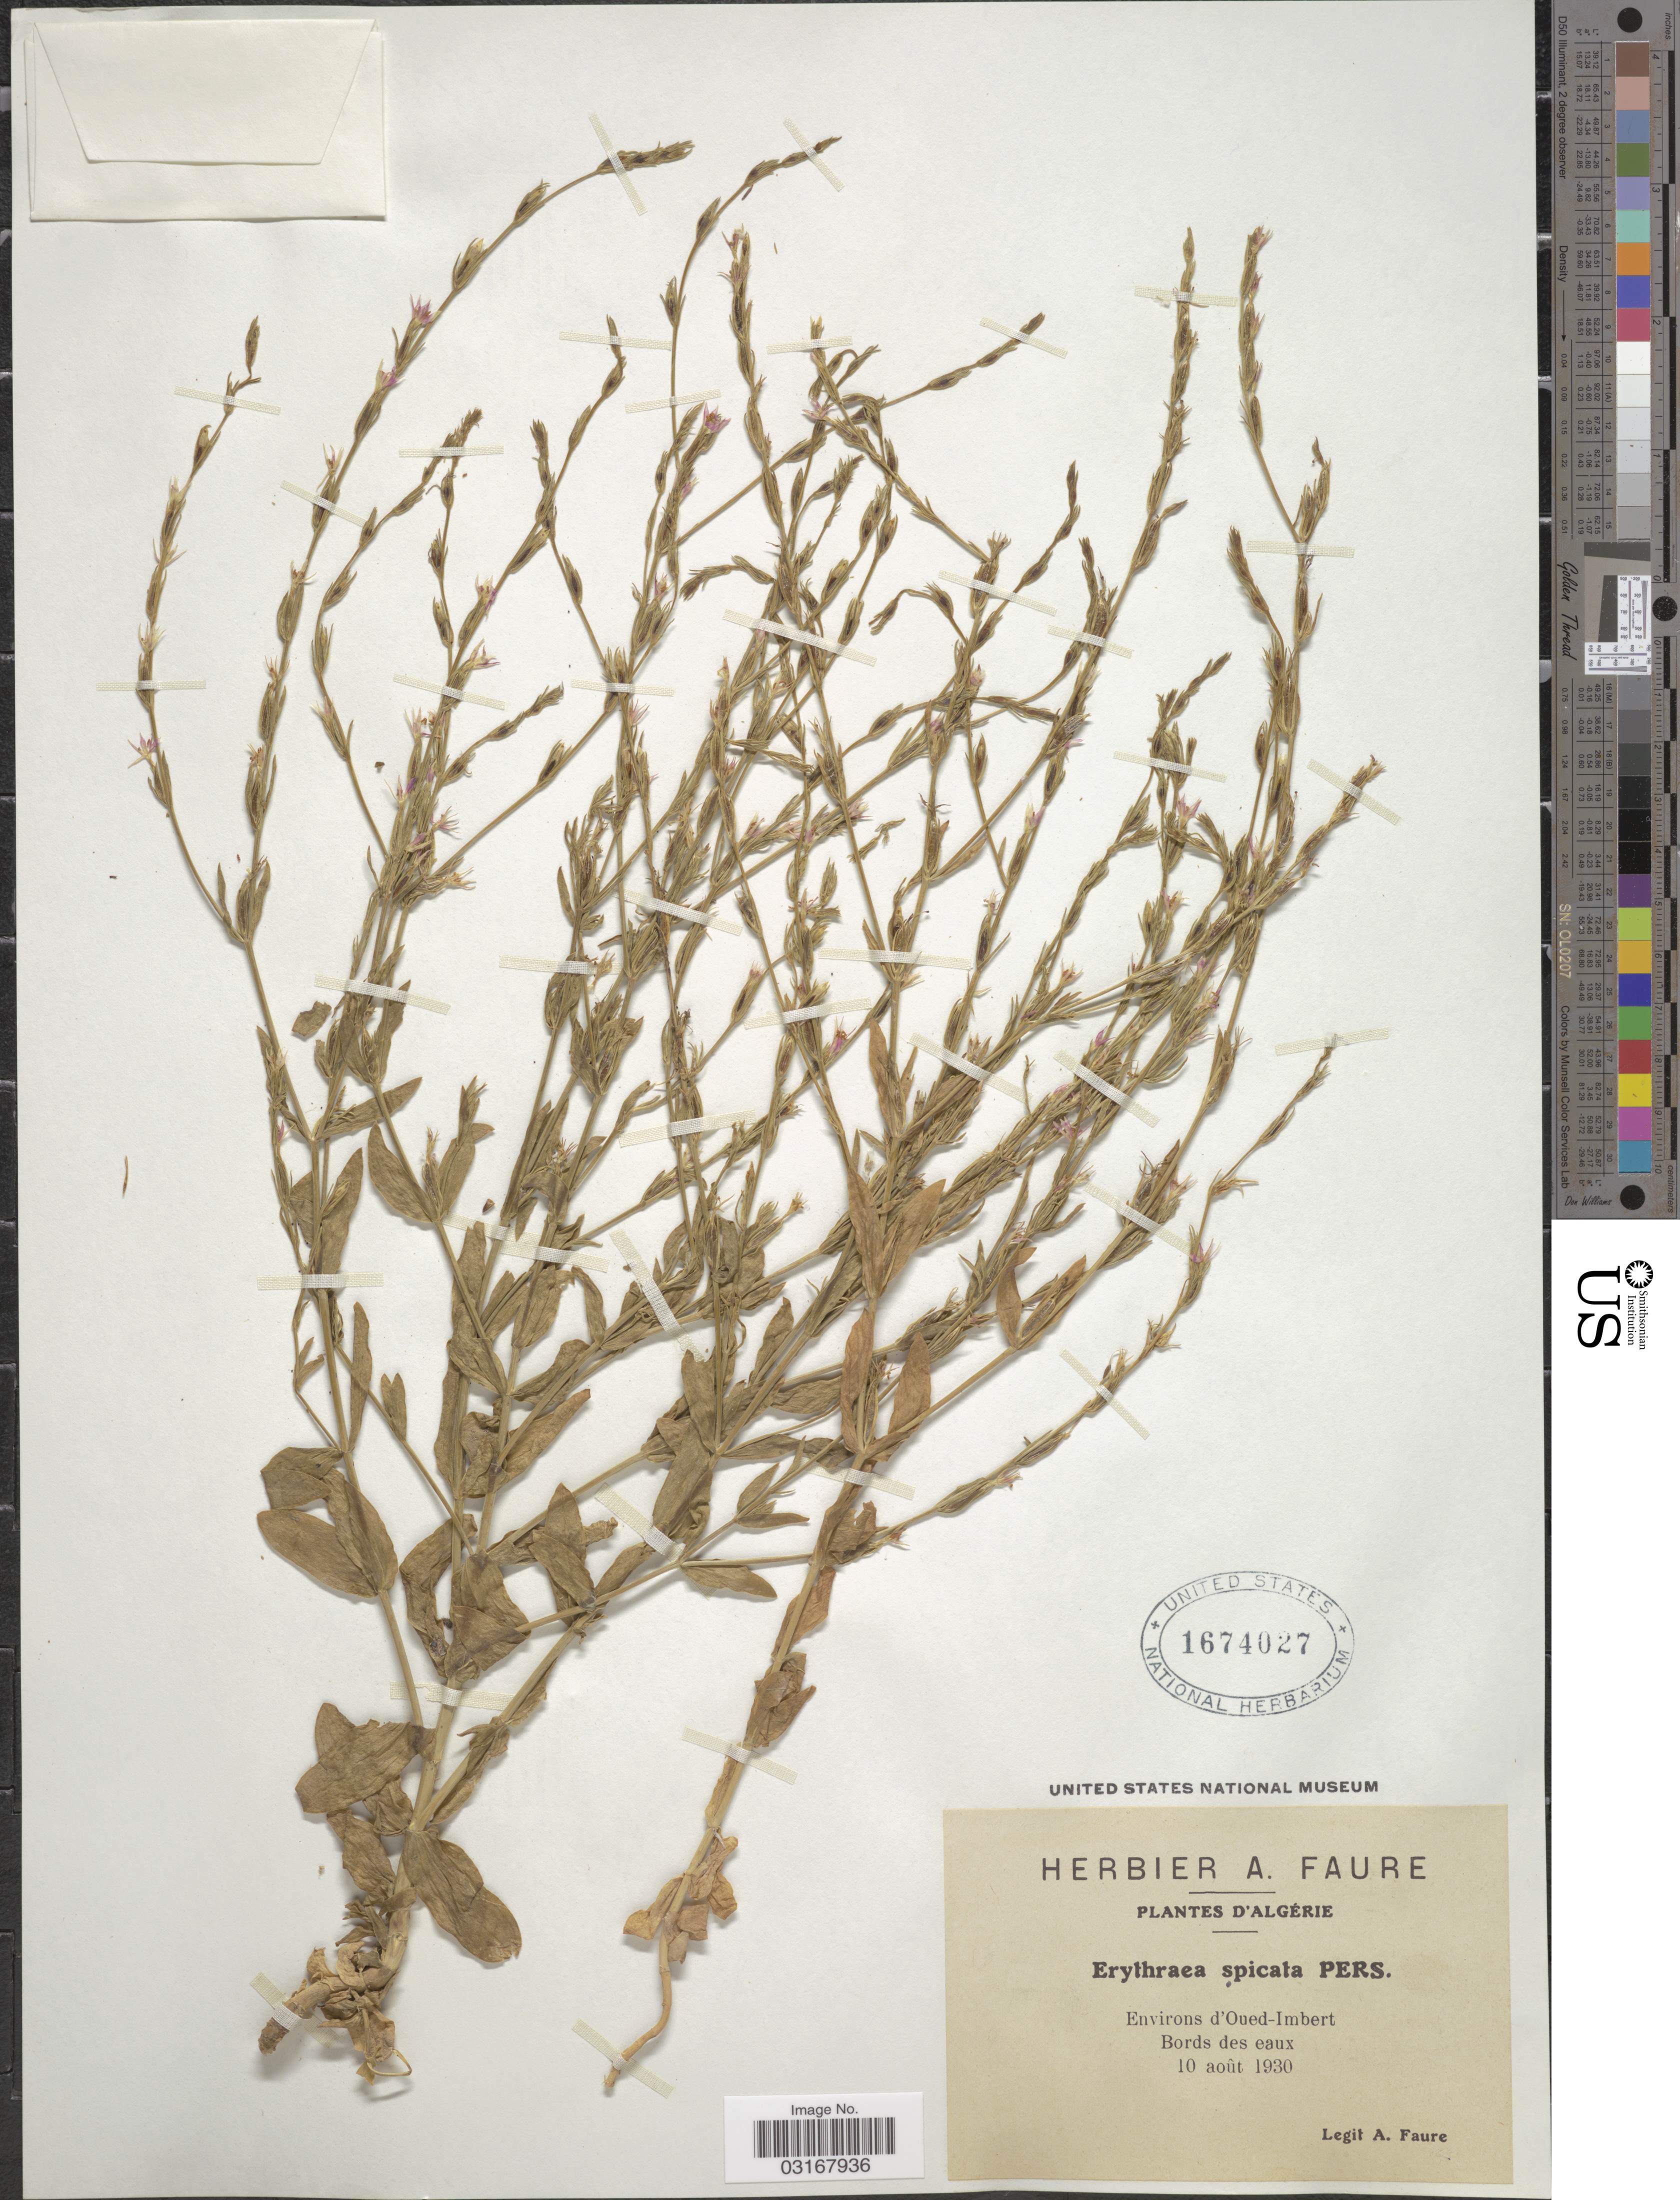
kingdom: Plantae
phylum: Tracheophyta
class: Magnoliopsida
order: Gentianales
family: Gentianaceae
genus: Centaurium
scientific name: Centaurium spicatum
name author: (L.) Fritsch ex Janch.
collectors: A. Faure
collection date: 1930-08-10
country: Algeria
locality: Environs d'Oued-Imbert. Bord des eaux.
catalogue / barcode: US 1674027